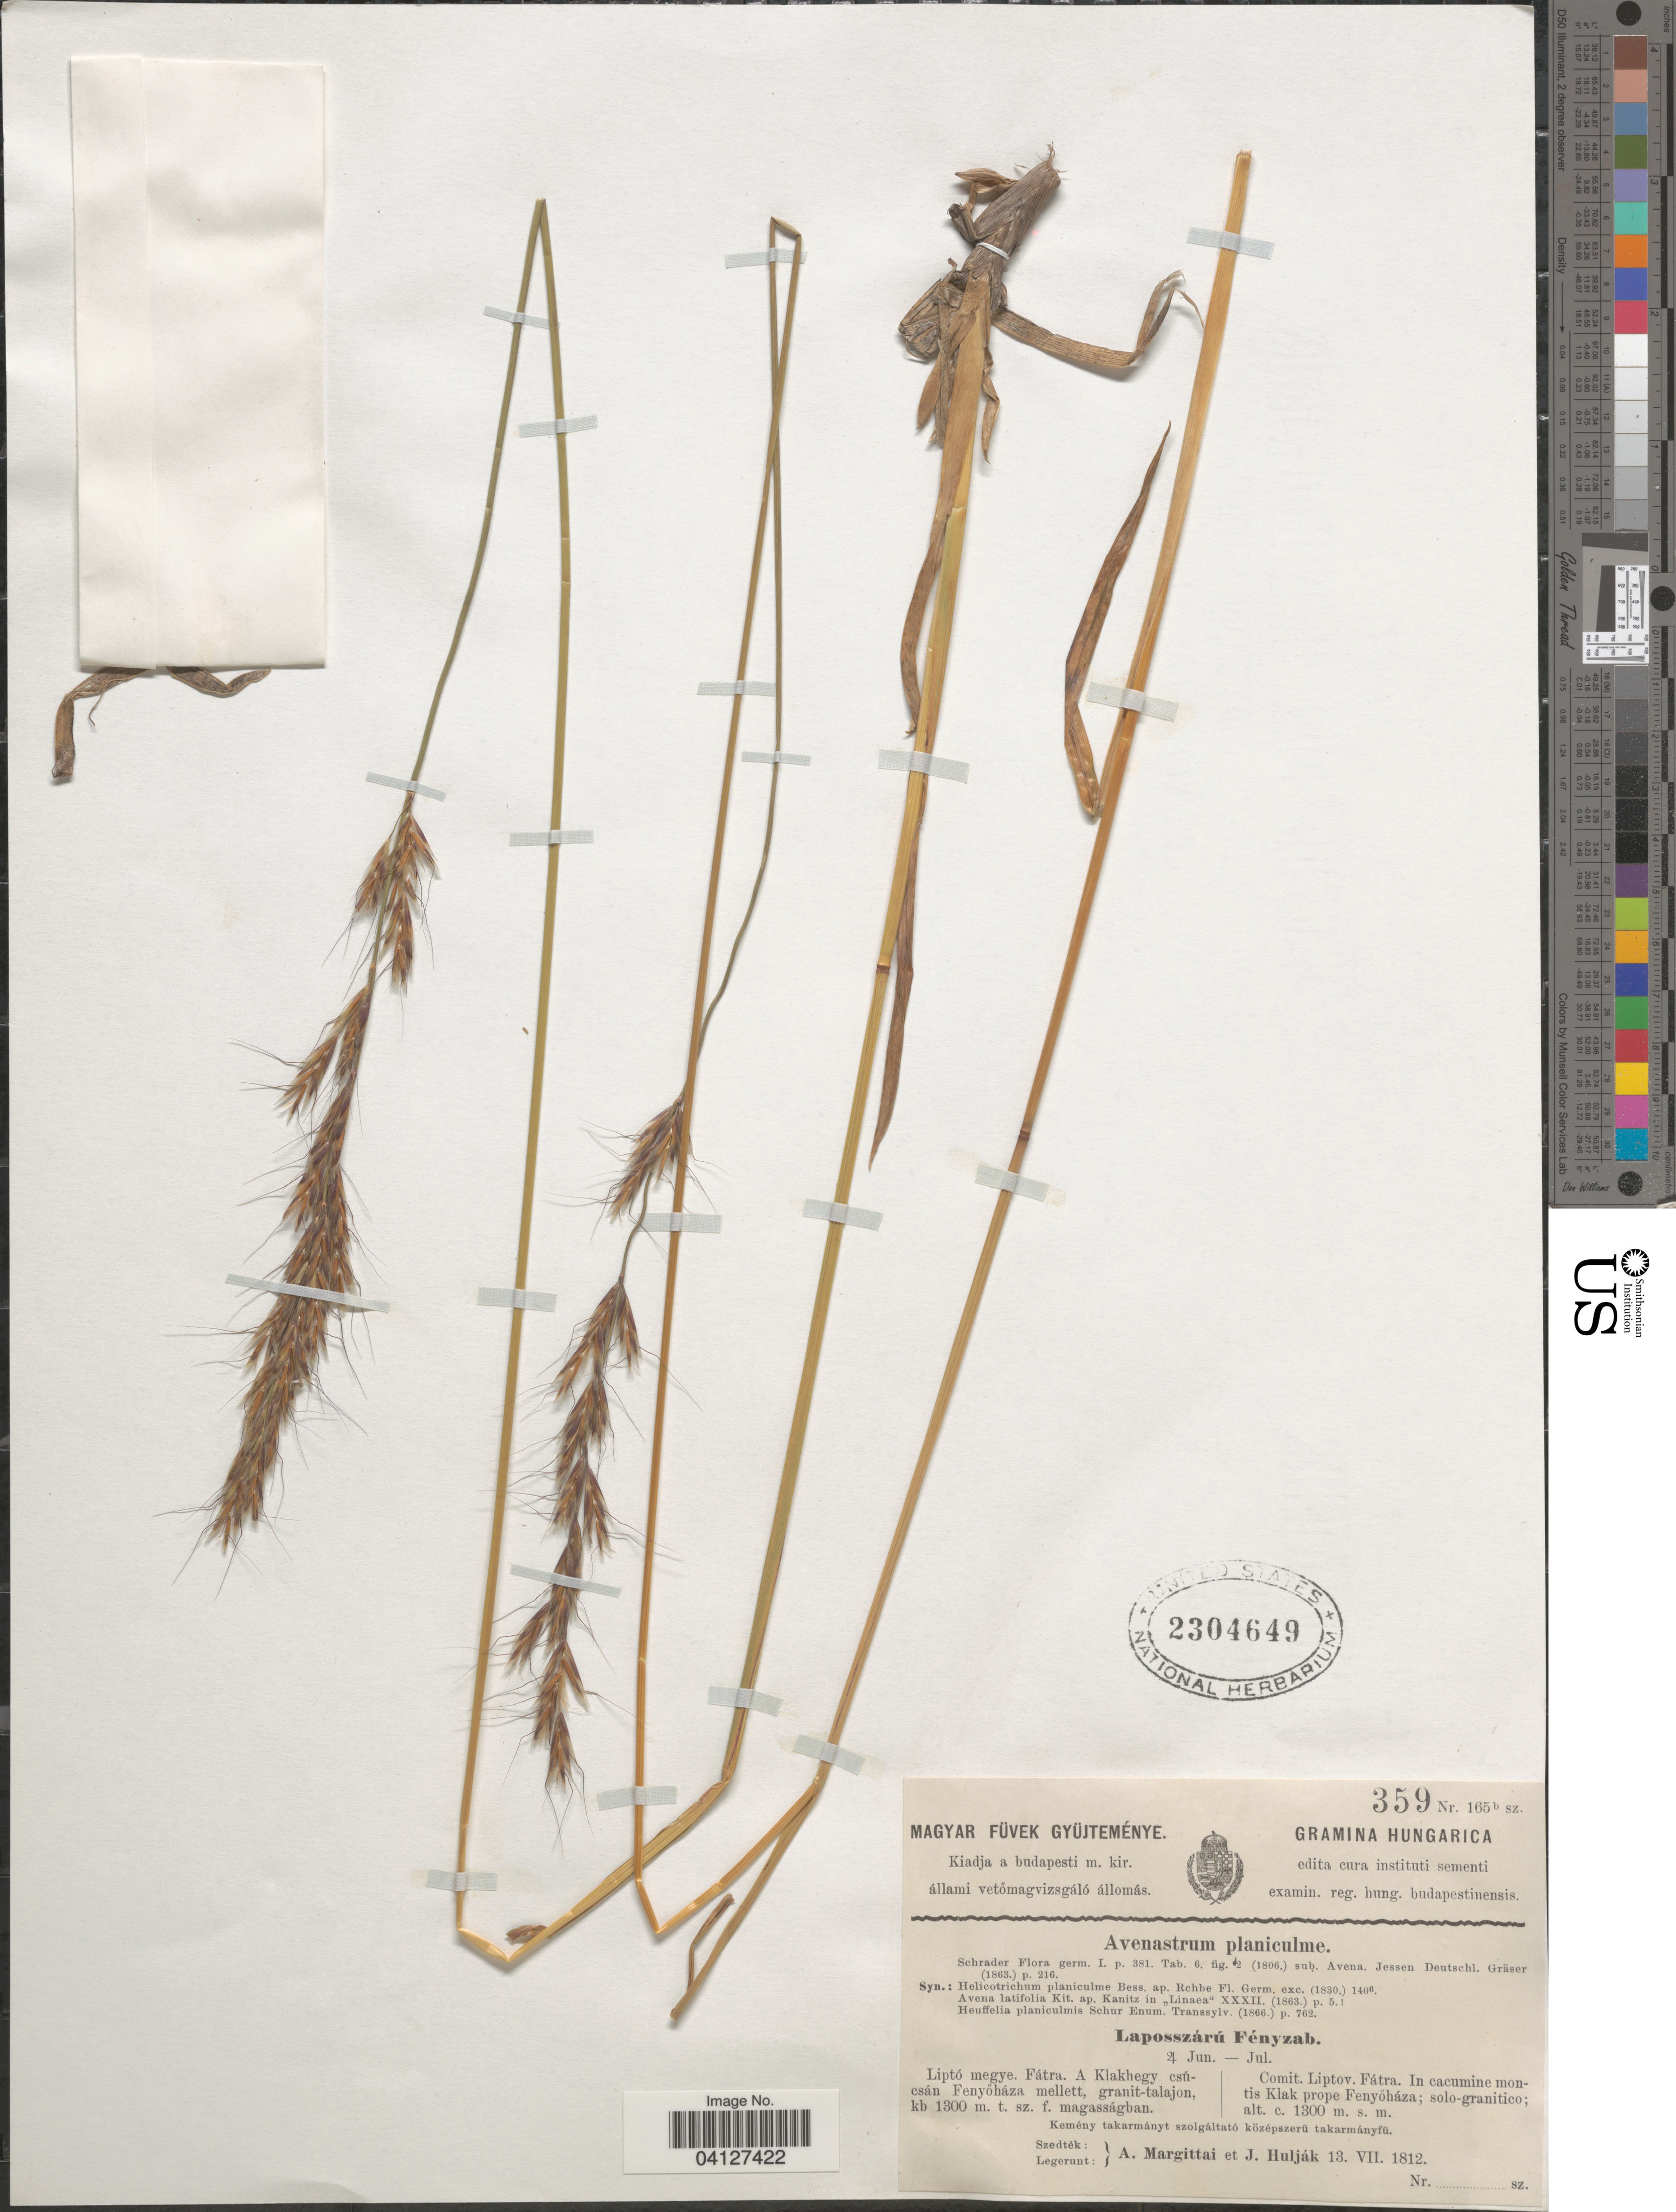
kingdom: Plantae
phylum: Tracheophyta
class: Liliopsida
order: Poales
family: Poaceae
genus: Helictochloa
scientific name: Helictochloa planiculmis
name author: (Schrad.) Romero Zarco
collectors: A. Margittai & J. Huljak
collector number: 165bSZ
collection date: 1812-07-13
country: Hungary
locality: Hungarica. Comit. Liptov. Fátra. In cacumine montis Klak prope Fenyöháza.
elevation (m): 1300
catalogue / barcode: US 2304649